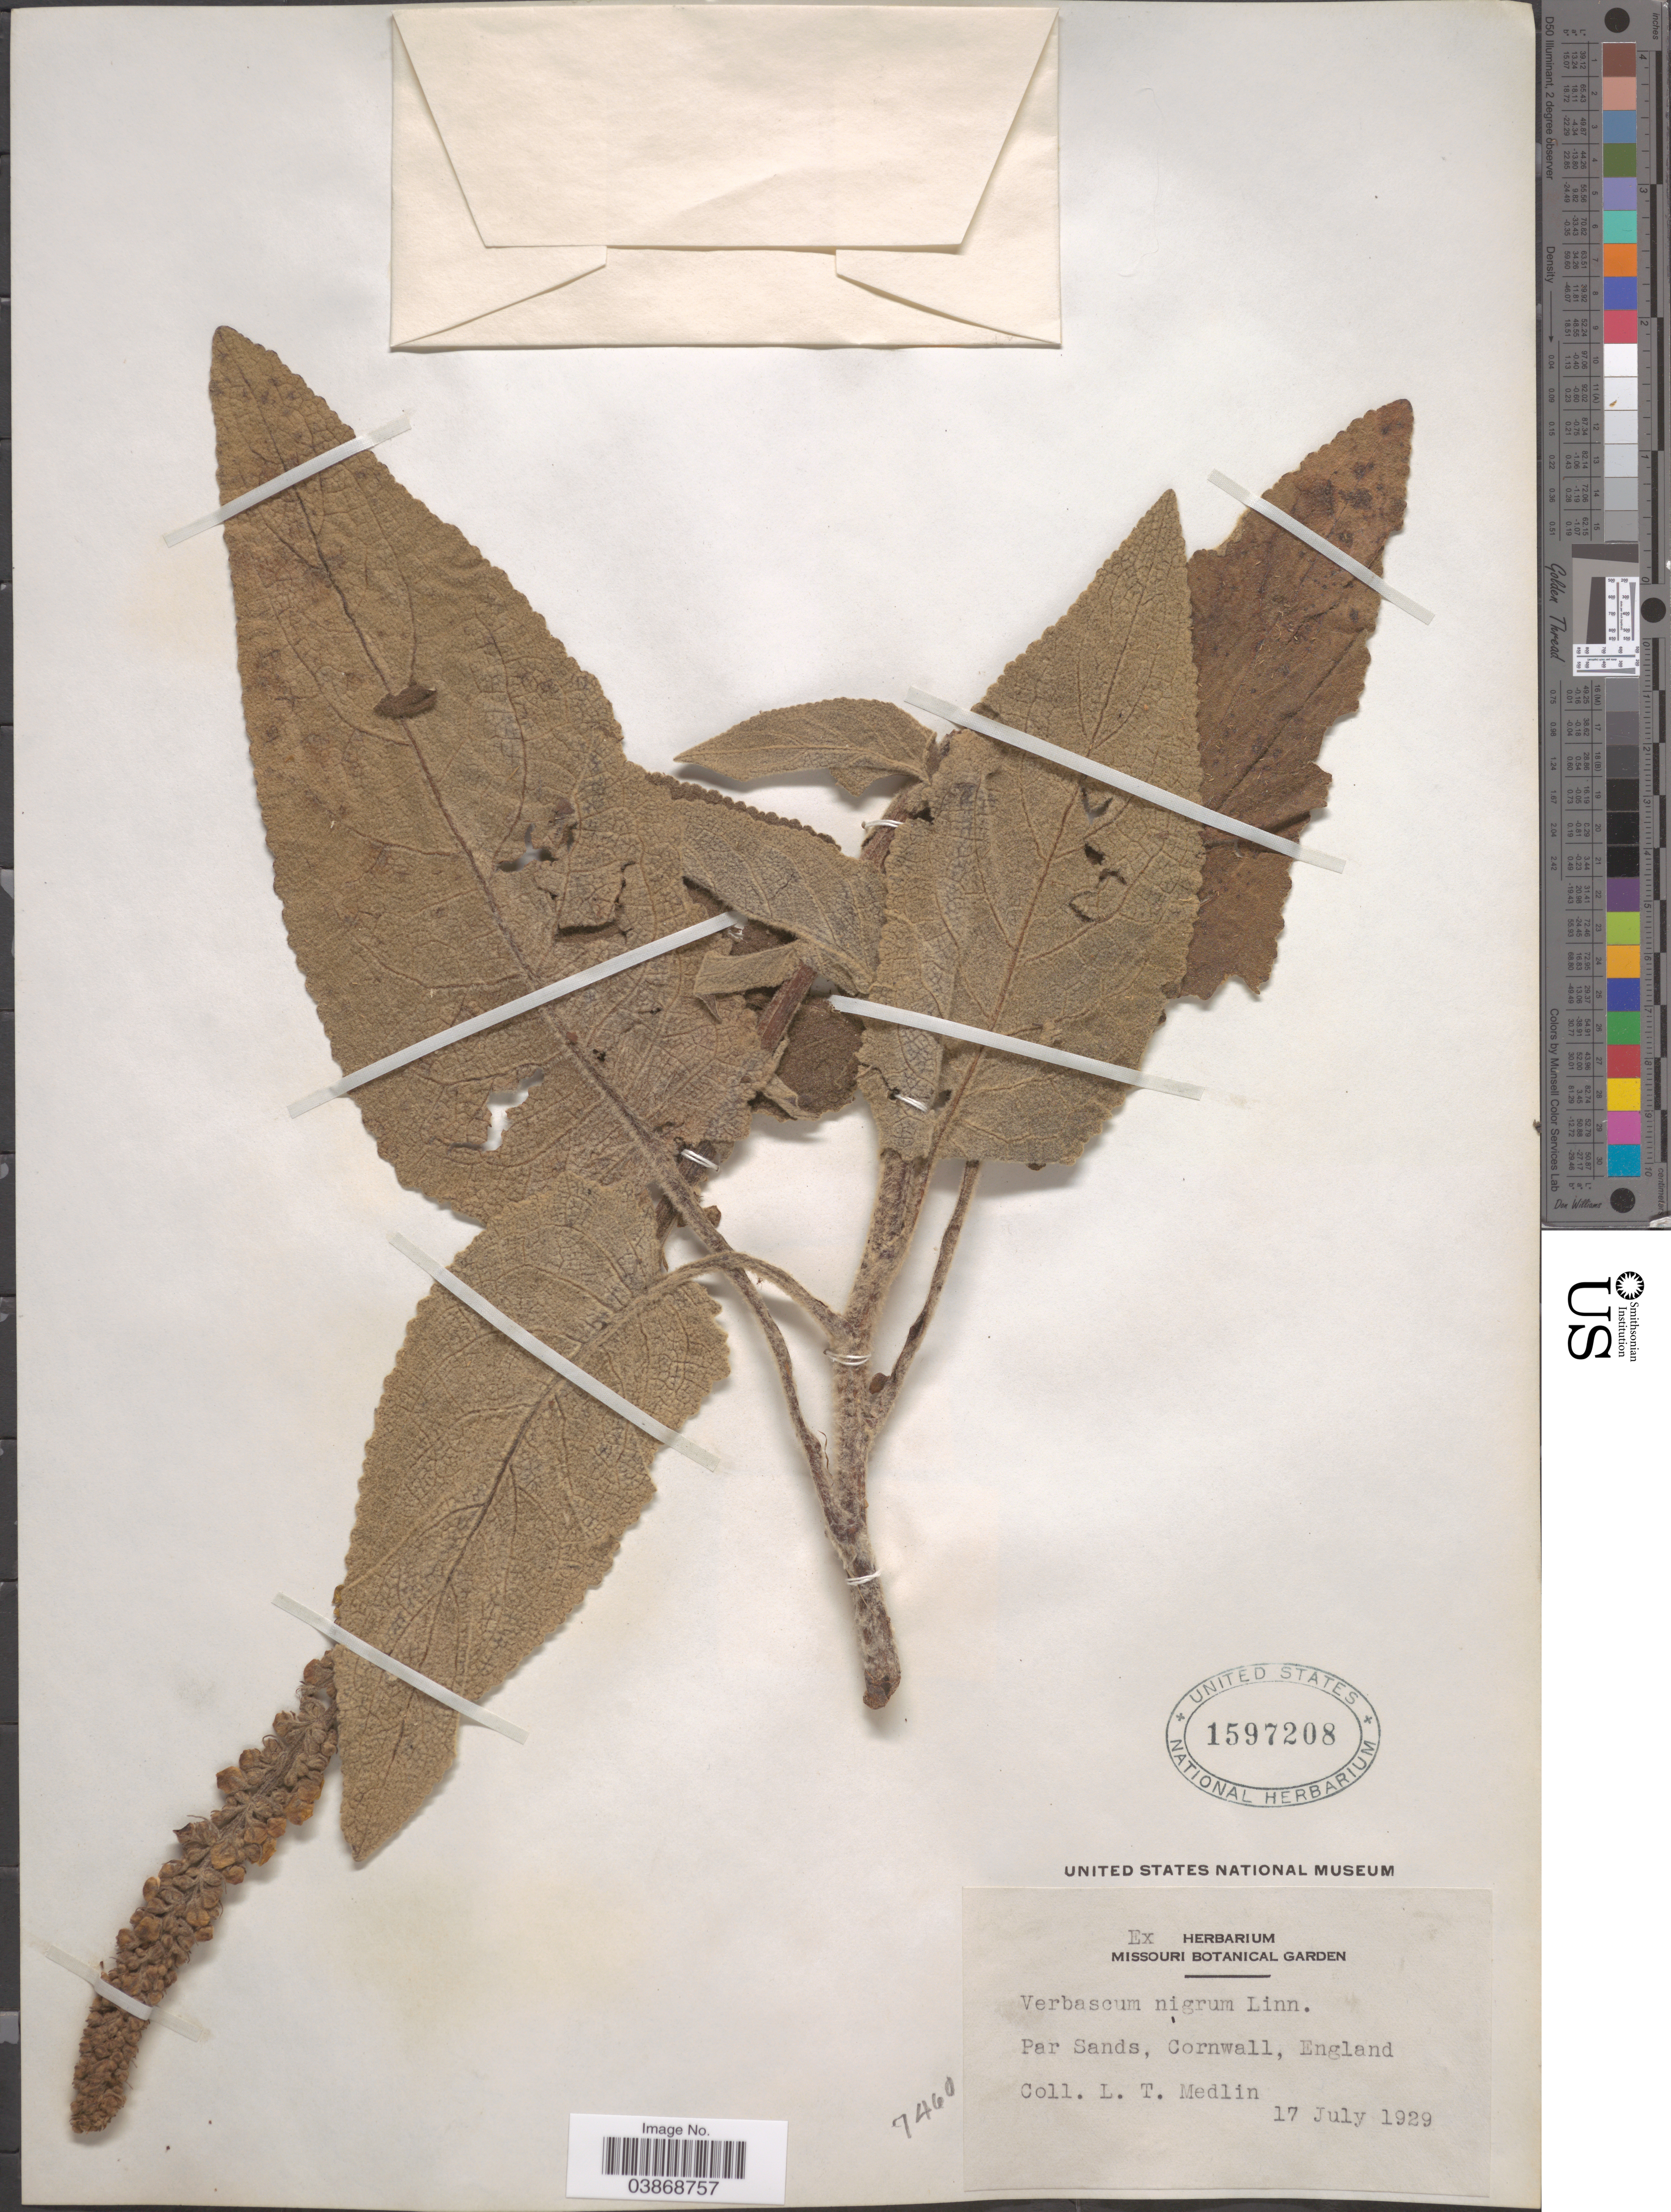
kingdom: Plantae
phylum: Tracheophyta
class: Magnoliopsida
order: Lamiales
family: Scrophulariaceae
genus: Verbascum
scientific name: Verbascum nigrum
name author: L.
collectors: L. Medlin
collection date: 1929-07-17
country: United Kingdom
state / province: England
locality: Par Sands, Cornwall.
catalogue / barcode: US 1597208